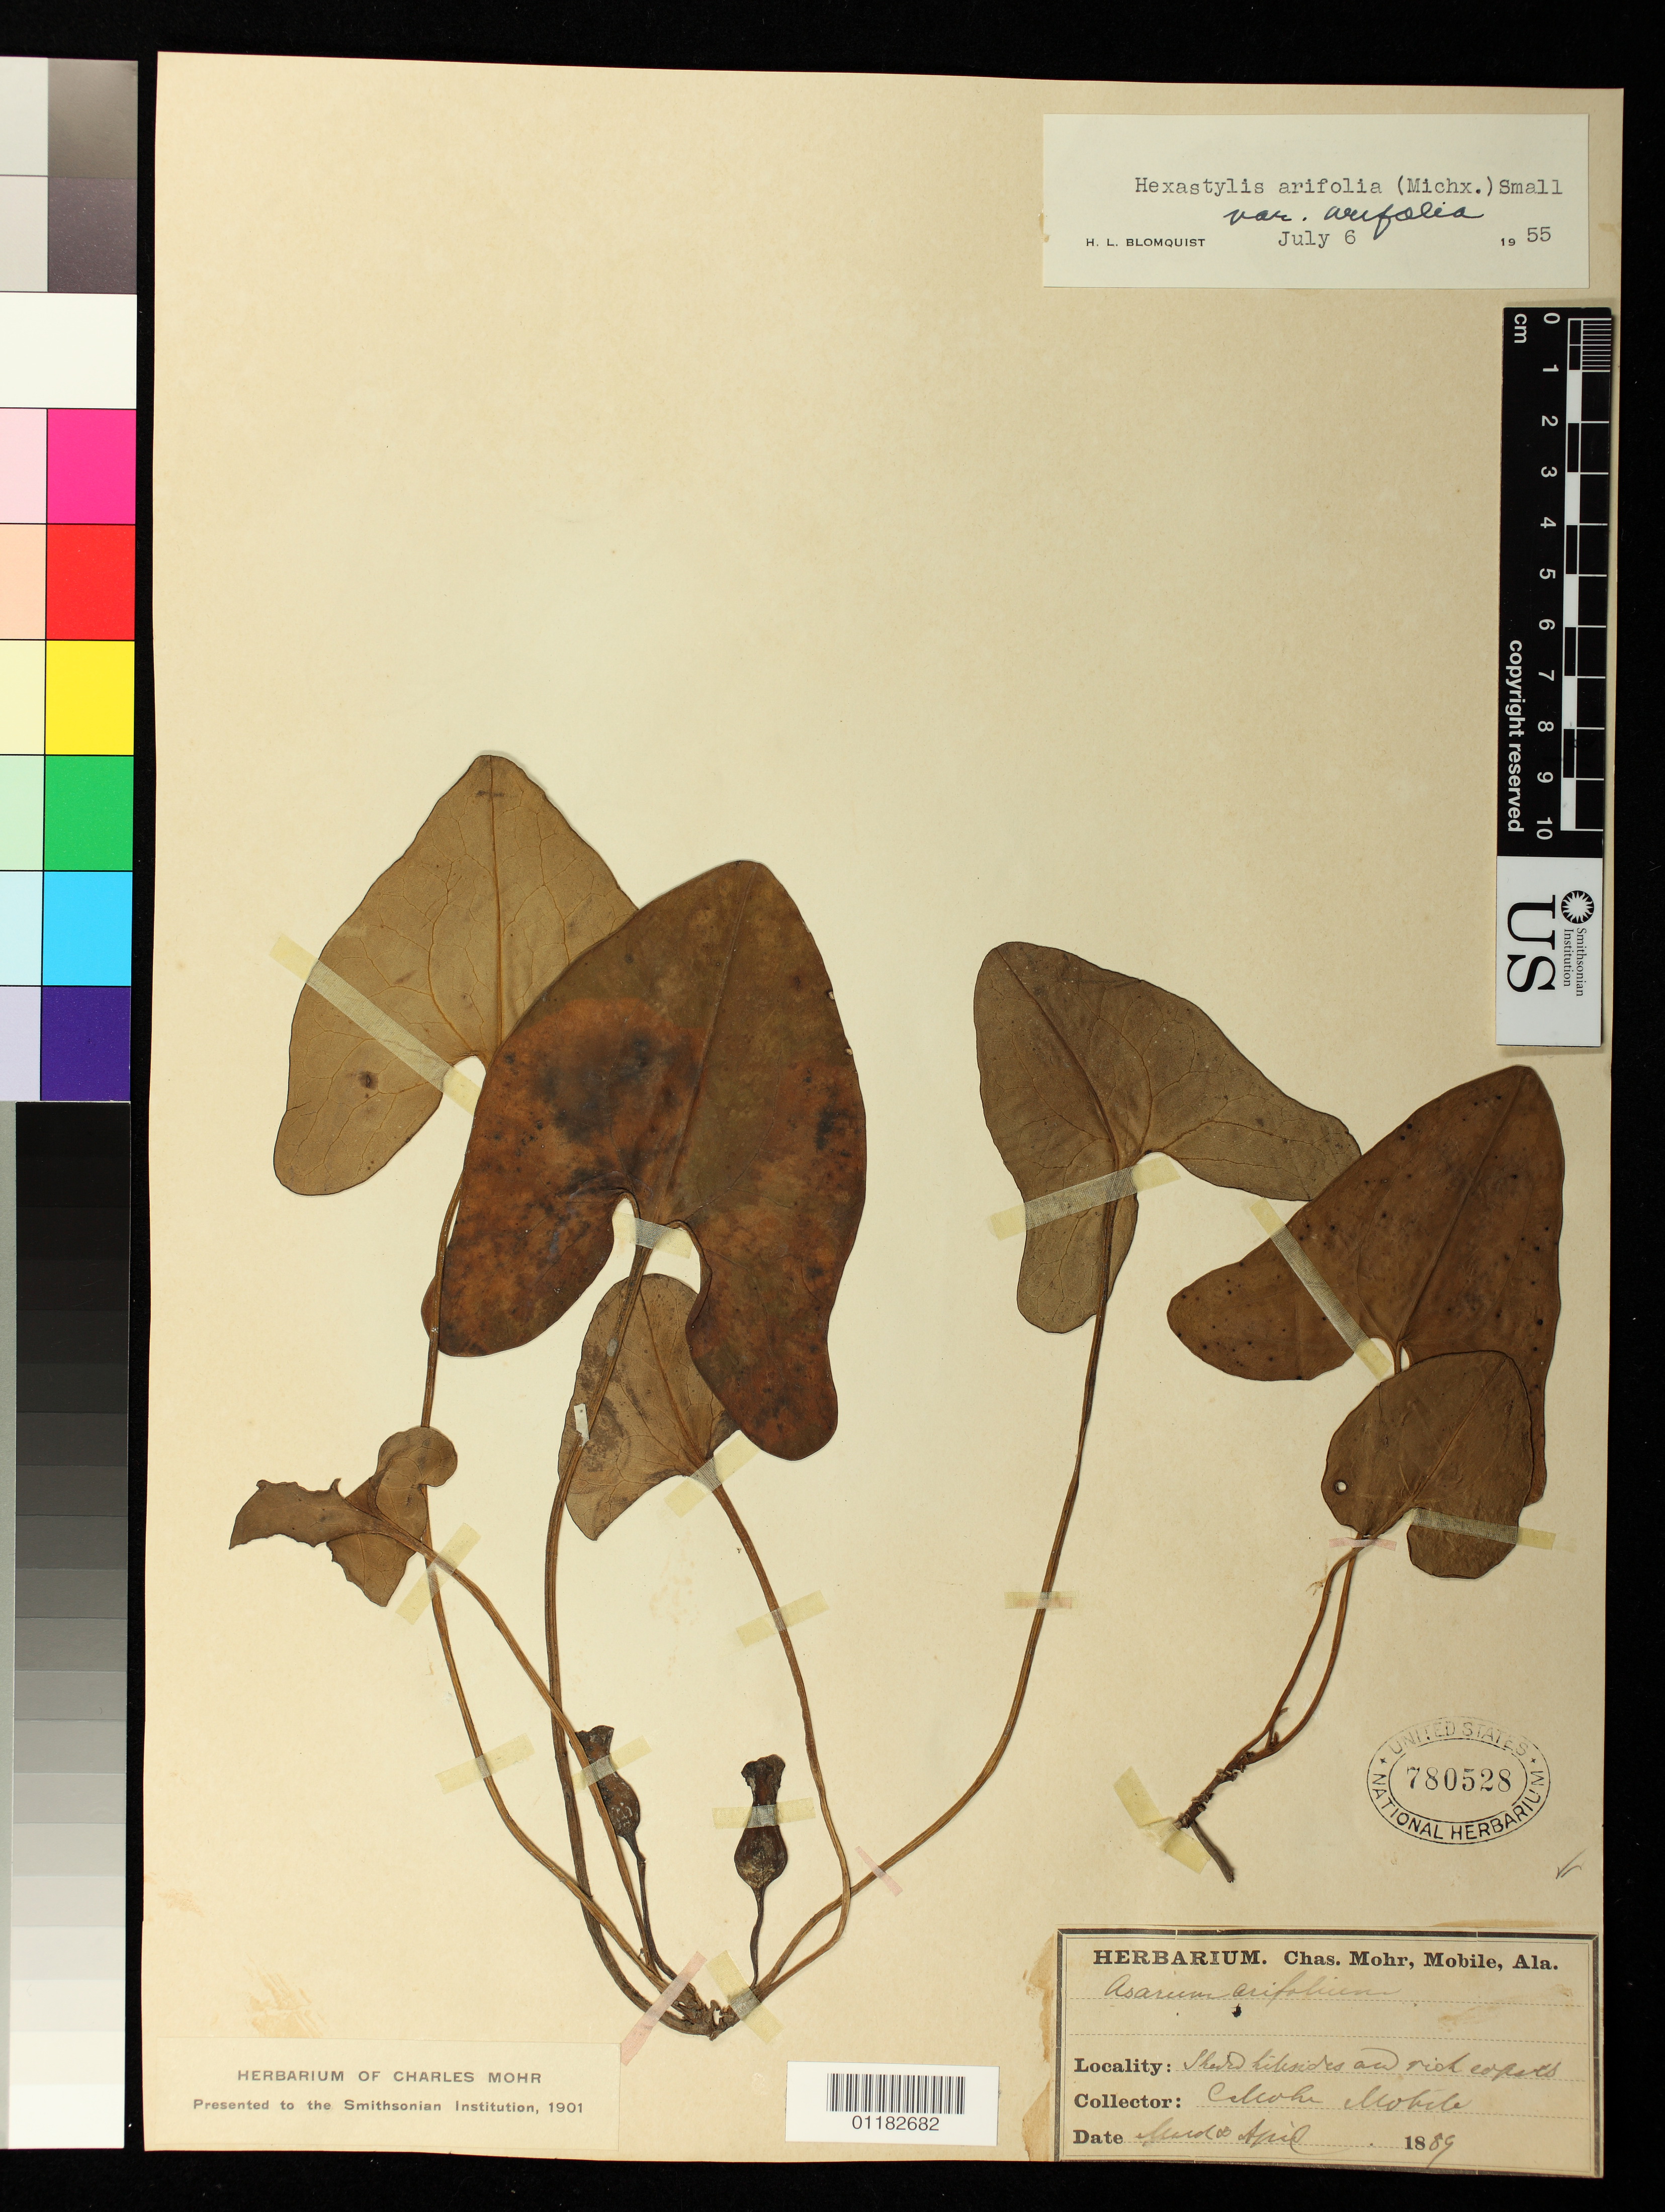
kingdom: Plantae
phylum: Tracheophyta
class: Magnoliopsida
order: Piperales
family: Aristolochiaceae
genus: Hexastylis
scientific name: Hexastylis arifolia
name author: (Michx.) Small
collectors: C. T. Mohr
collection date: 1889-04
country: United States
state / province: Alabama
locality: Mobile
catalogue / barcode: US 780528